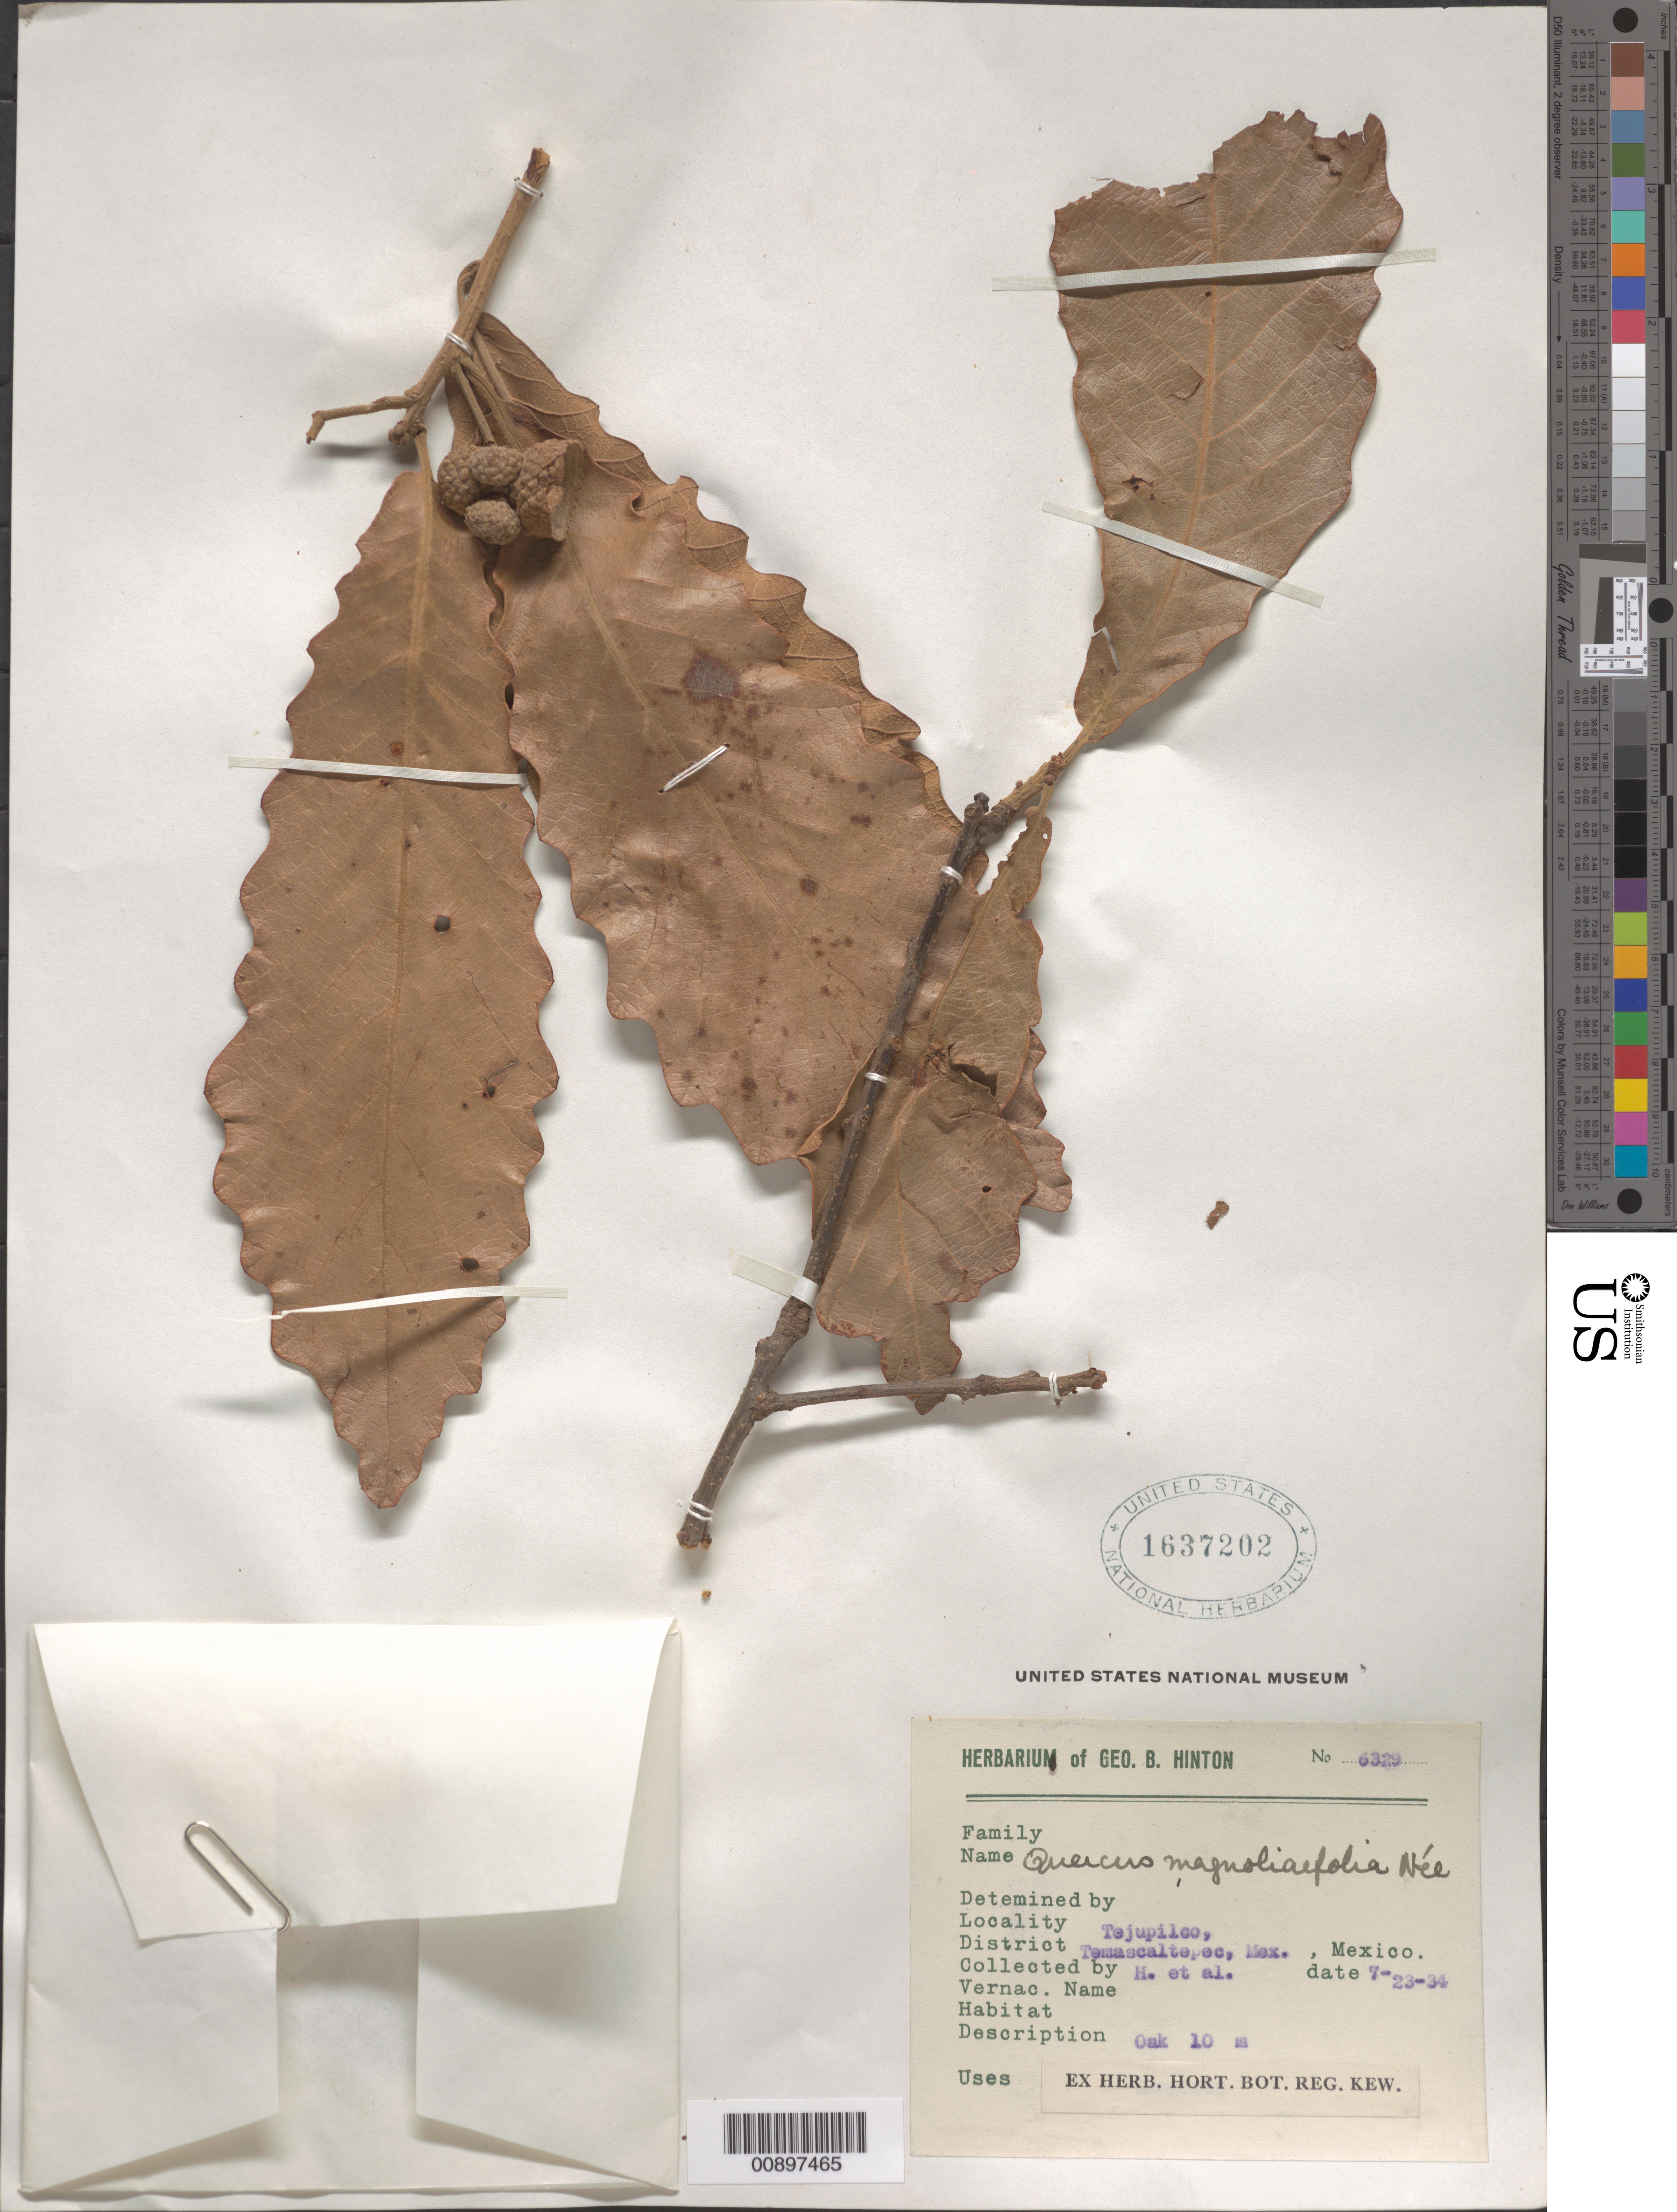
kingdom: Plantae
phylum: Tracheophyta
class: Magnoliopsida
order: Fagales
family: Fagaceae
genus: Quercus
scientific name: Quercus magnoliifolia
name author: Née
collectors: G. B. Hinton & et al.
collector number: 6329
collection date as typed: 23 Jul 1934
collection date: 1934-07-23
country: Mexico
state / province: México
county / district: Temascaltepec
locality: Tejupilco, District Temascaltepec, State of Mexico.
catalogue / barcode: US 1637202